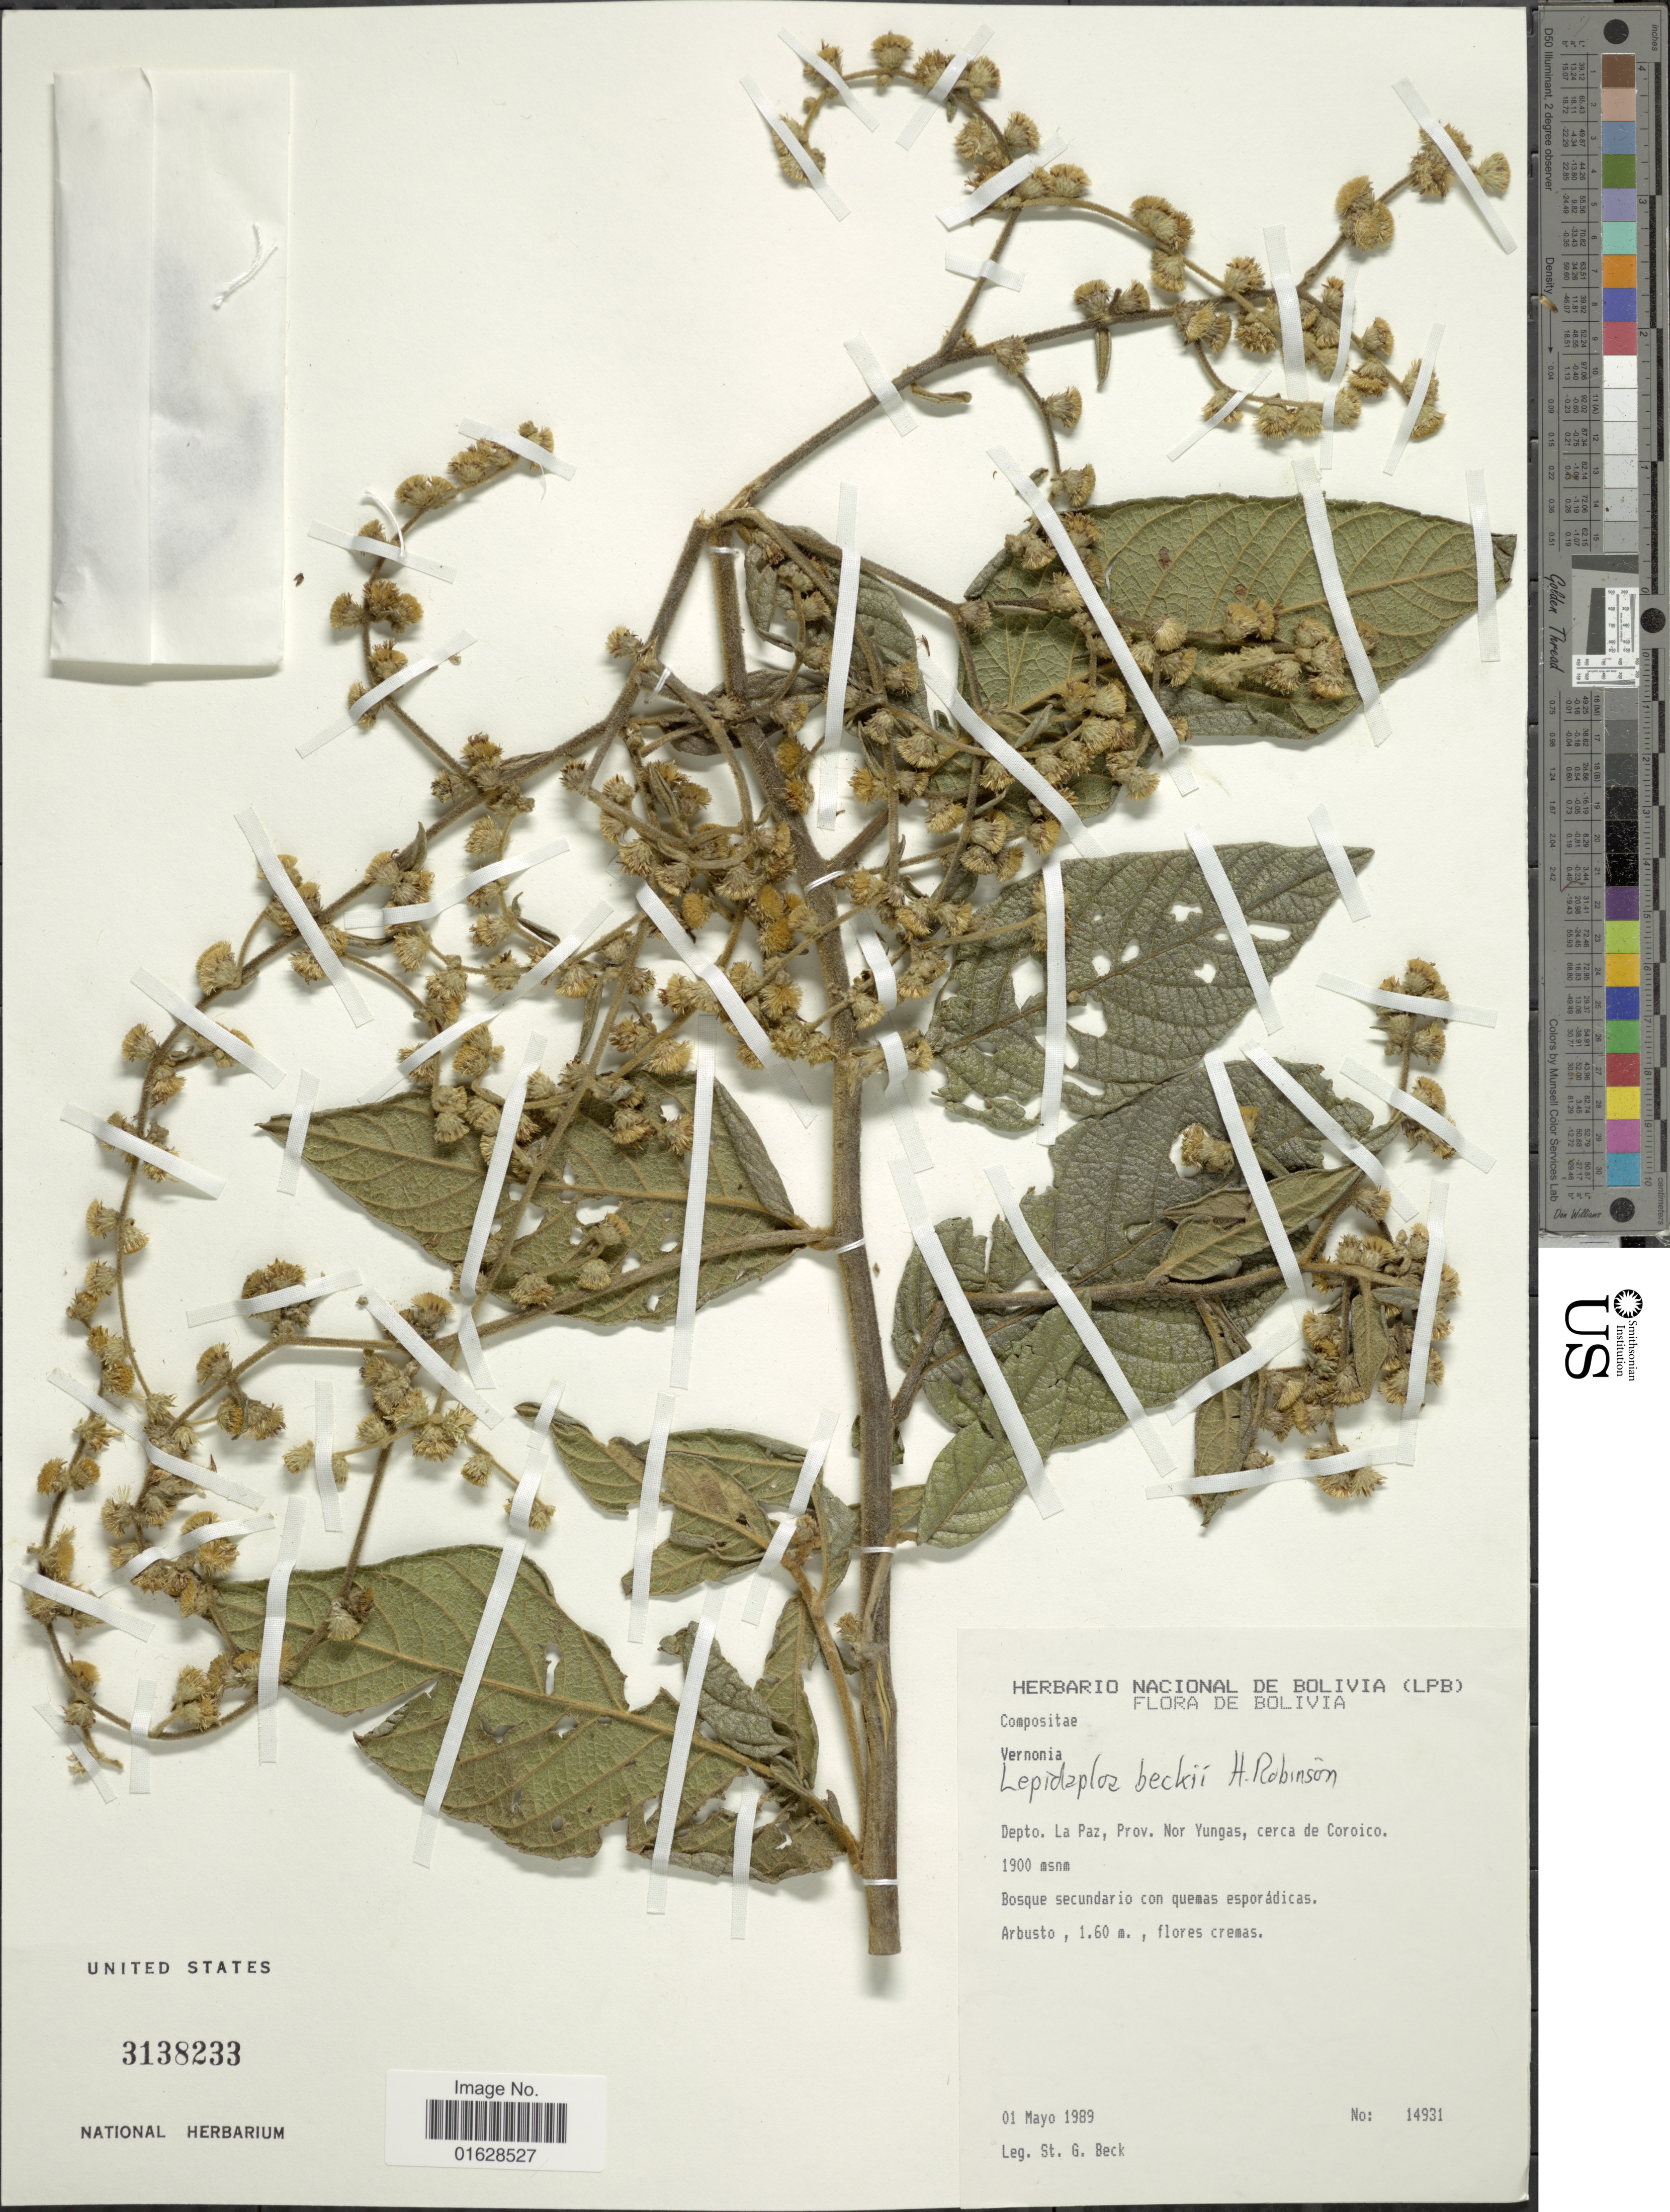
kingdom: Plantae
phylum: Tracheophyta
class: Magnoliopsida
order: Asterales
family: Asteraceae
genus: Lepidaploa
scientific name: Lepidaploa beckii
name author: H. Rob.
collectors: S. G. Beck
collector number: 14931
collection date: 1989-05-01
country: Bolivia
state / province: La Paz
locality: Bolivia. Dept. Lap Paz, Prov. Nor Yungas, cerca de Coroico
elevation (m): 1900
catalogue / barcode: US 3138233